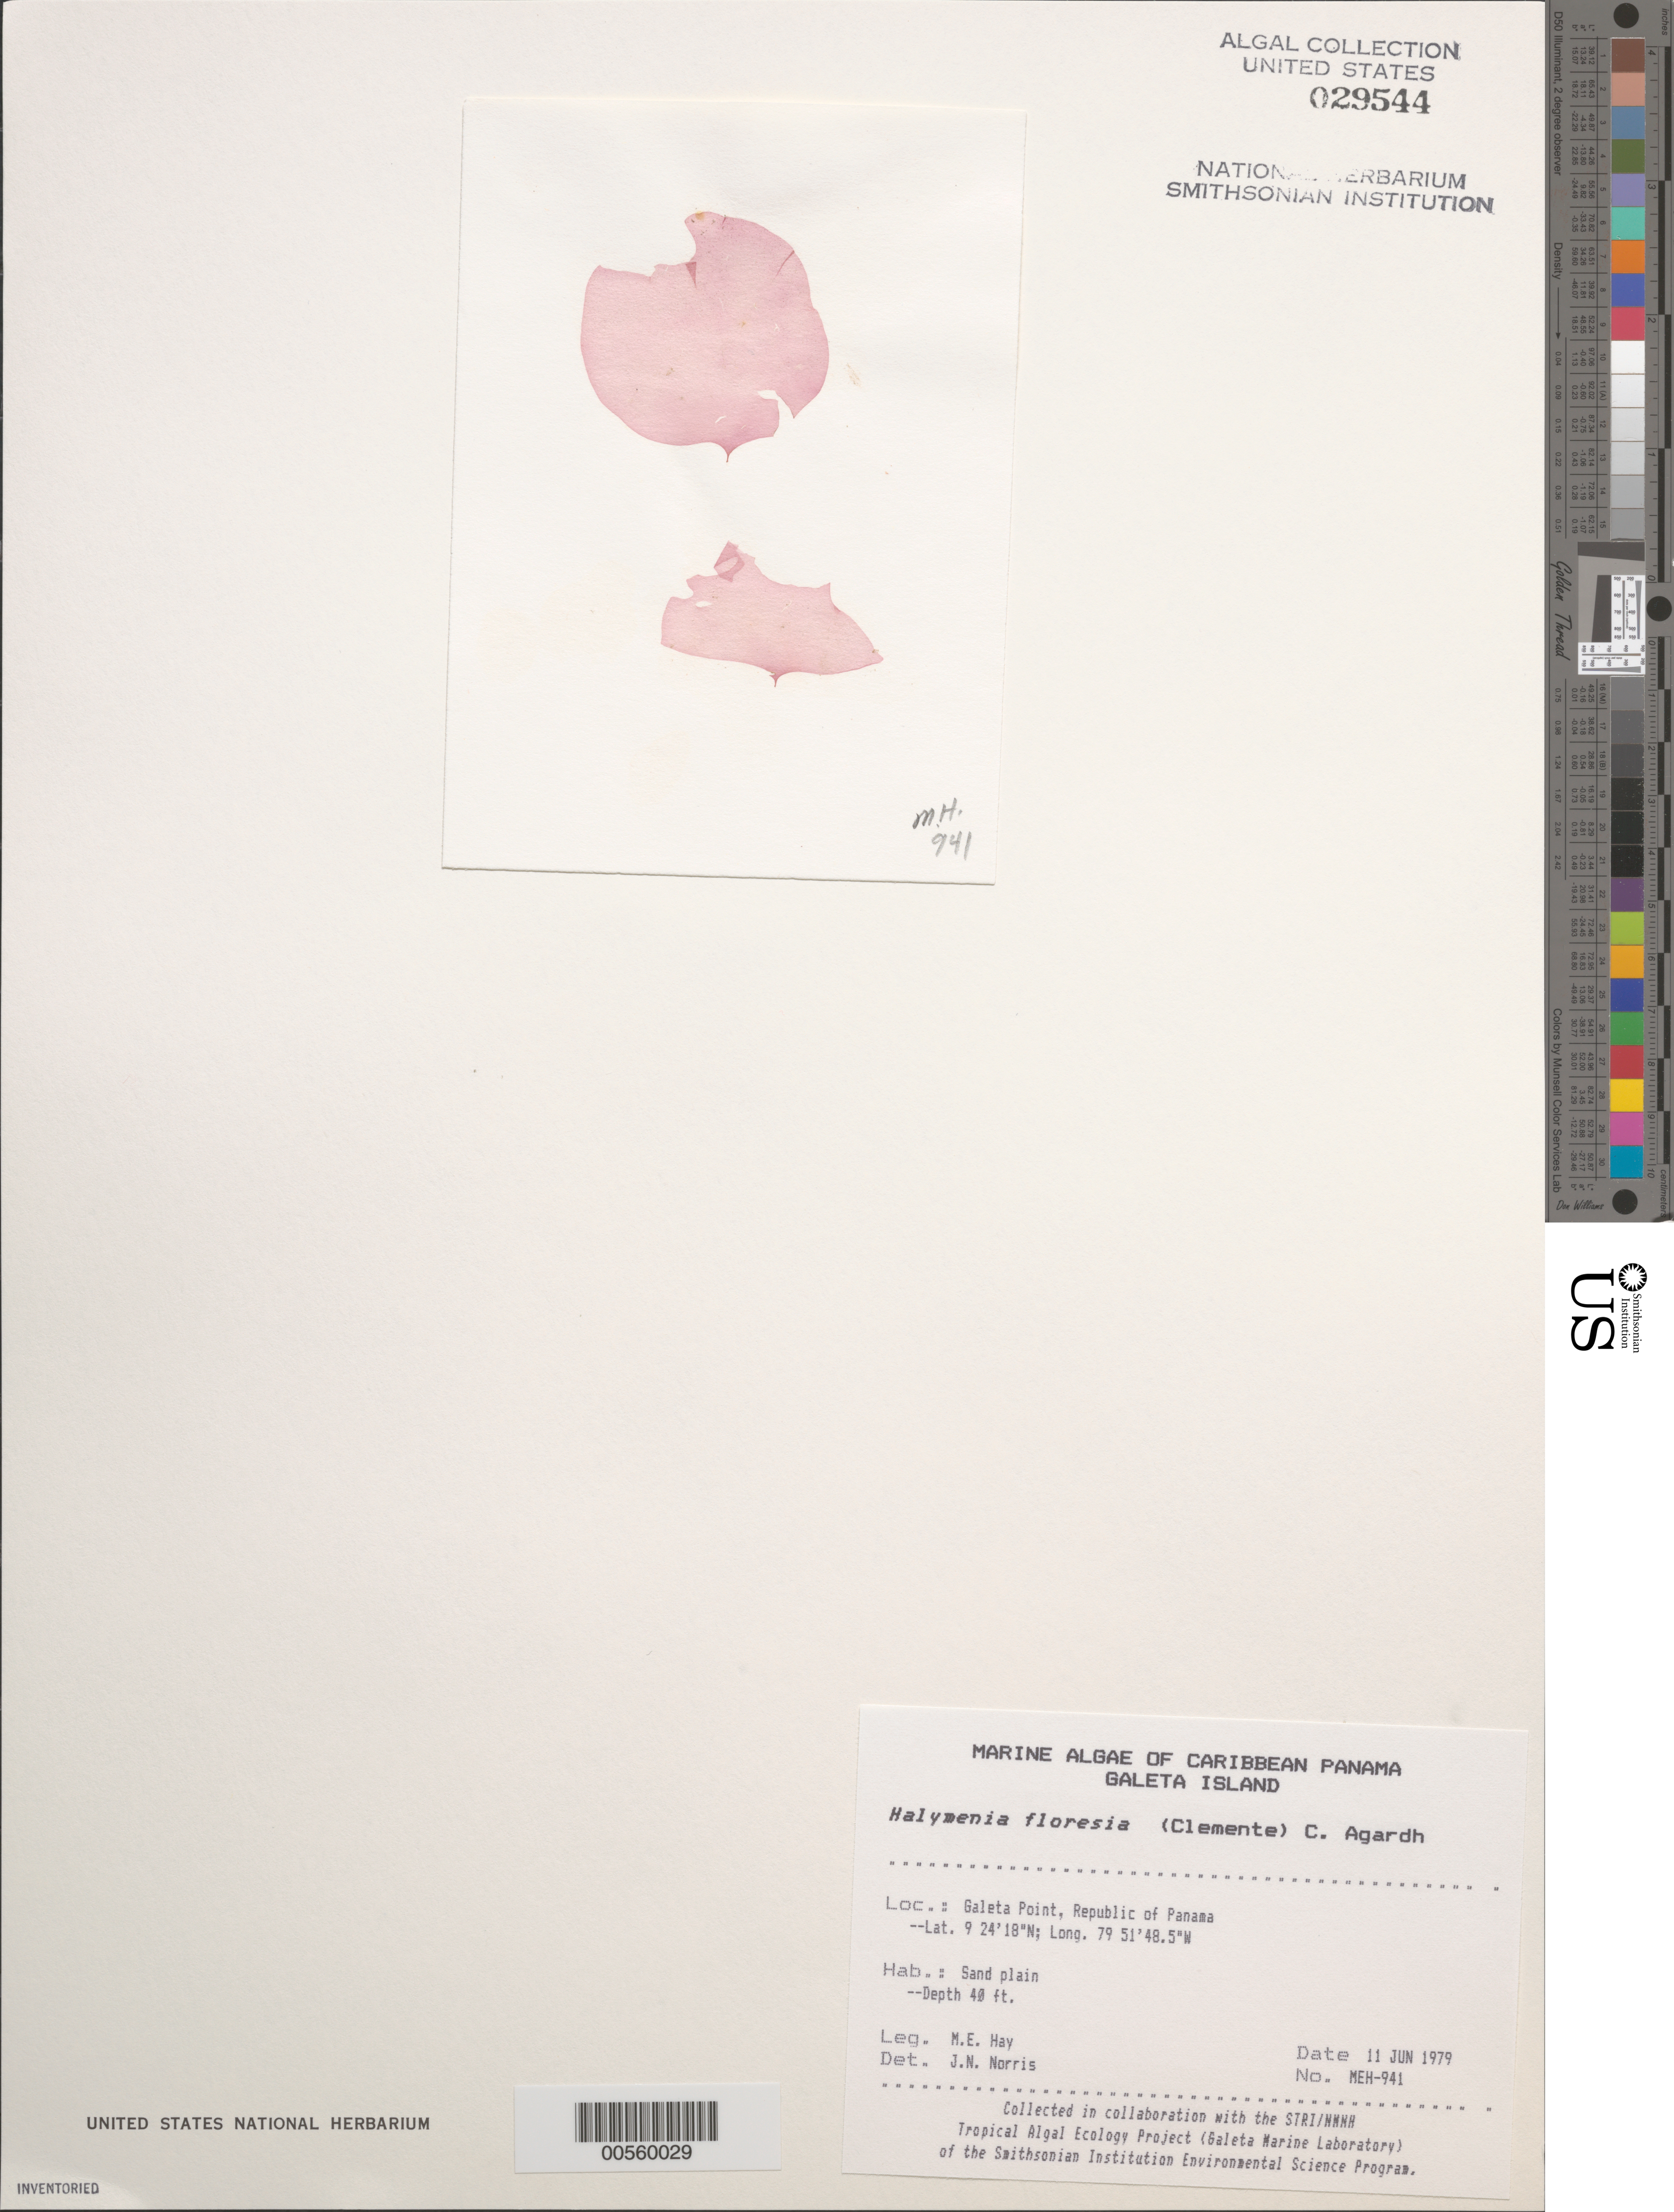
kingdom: Plantae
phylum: Rhodophyta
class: Florideophyceae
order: Halymeniales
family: Halymeniaceae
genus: Halymenia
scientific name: Halymenia floresii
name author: (Clemente) C. Agardh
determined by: Norris, James N.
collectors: M. E. Hay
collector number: MEH-941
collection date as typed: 11 Jun 1979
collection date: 1979-06-11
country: Panama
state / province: Colón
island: Galeta Island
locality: Galeta Point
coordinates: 9 24' 18" N, 79 51' 48.5" W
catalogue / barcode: US 29544